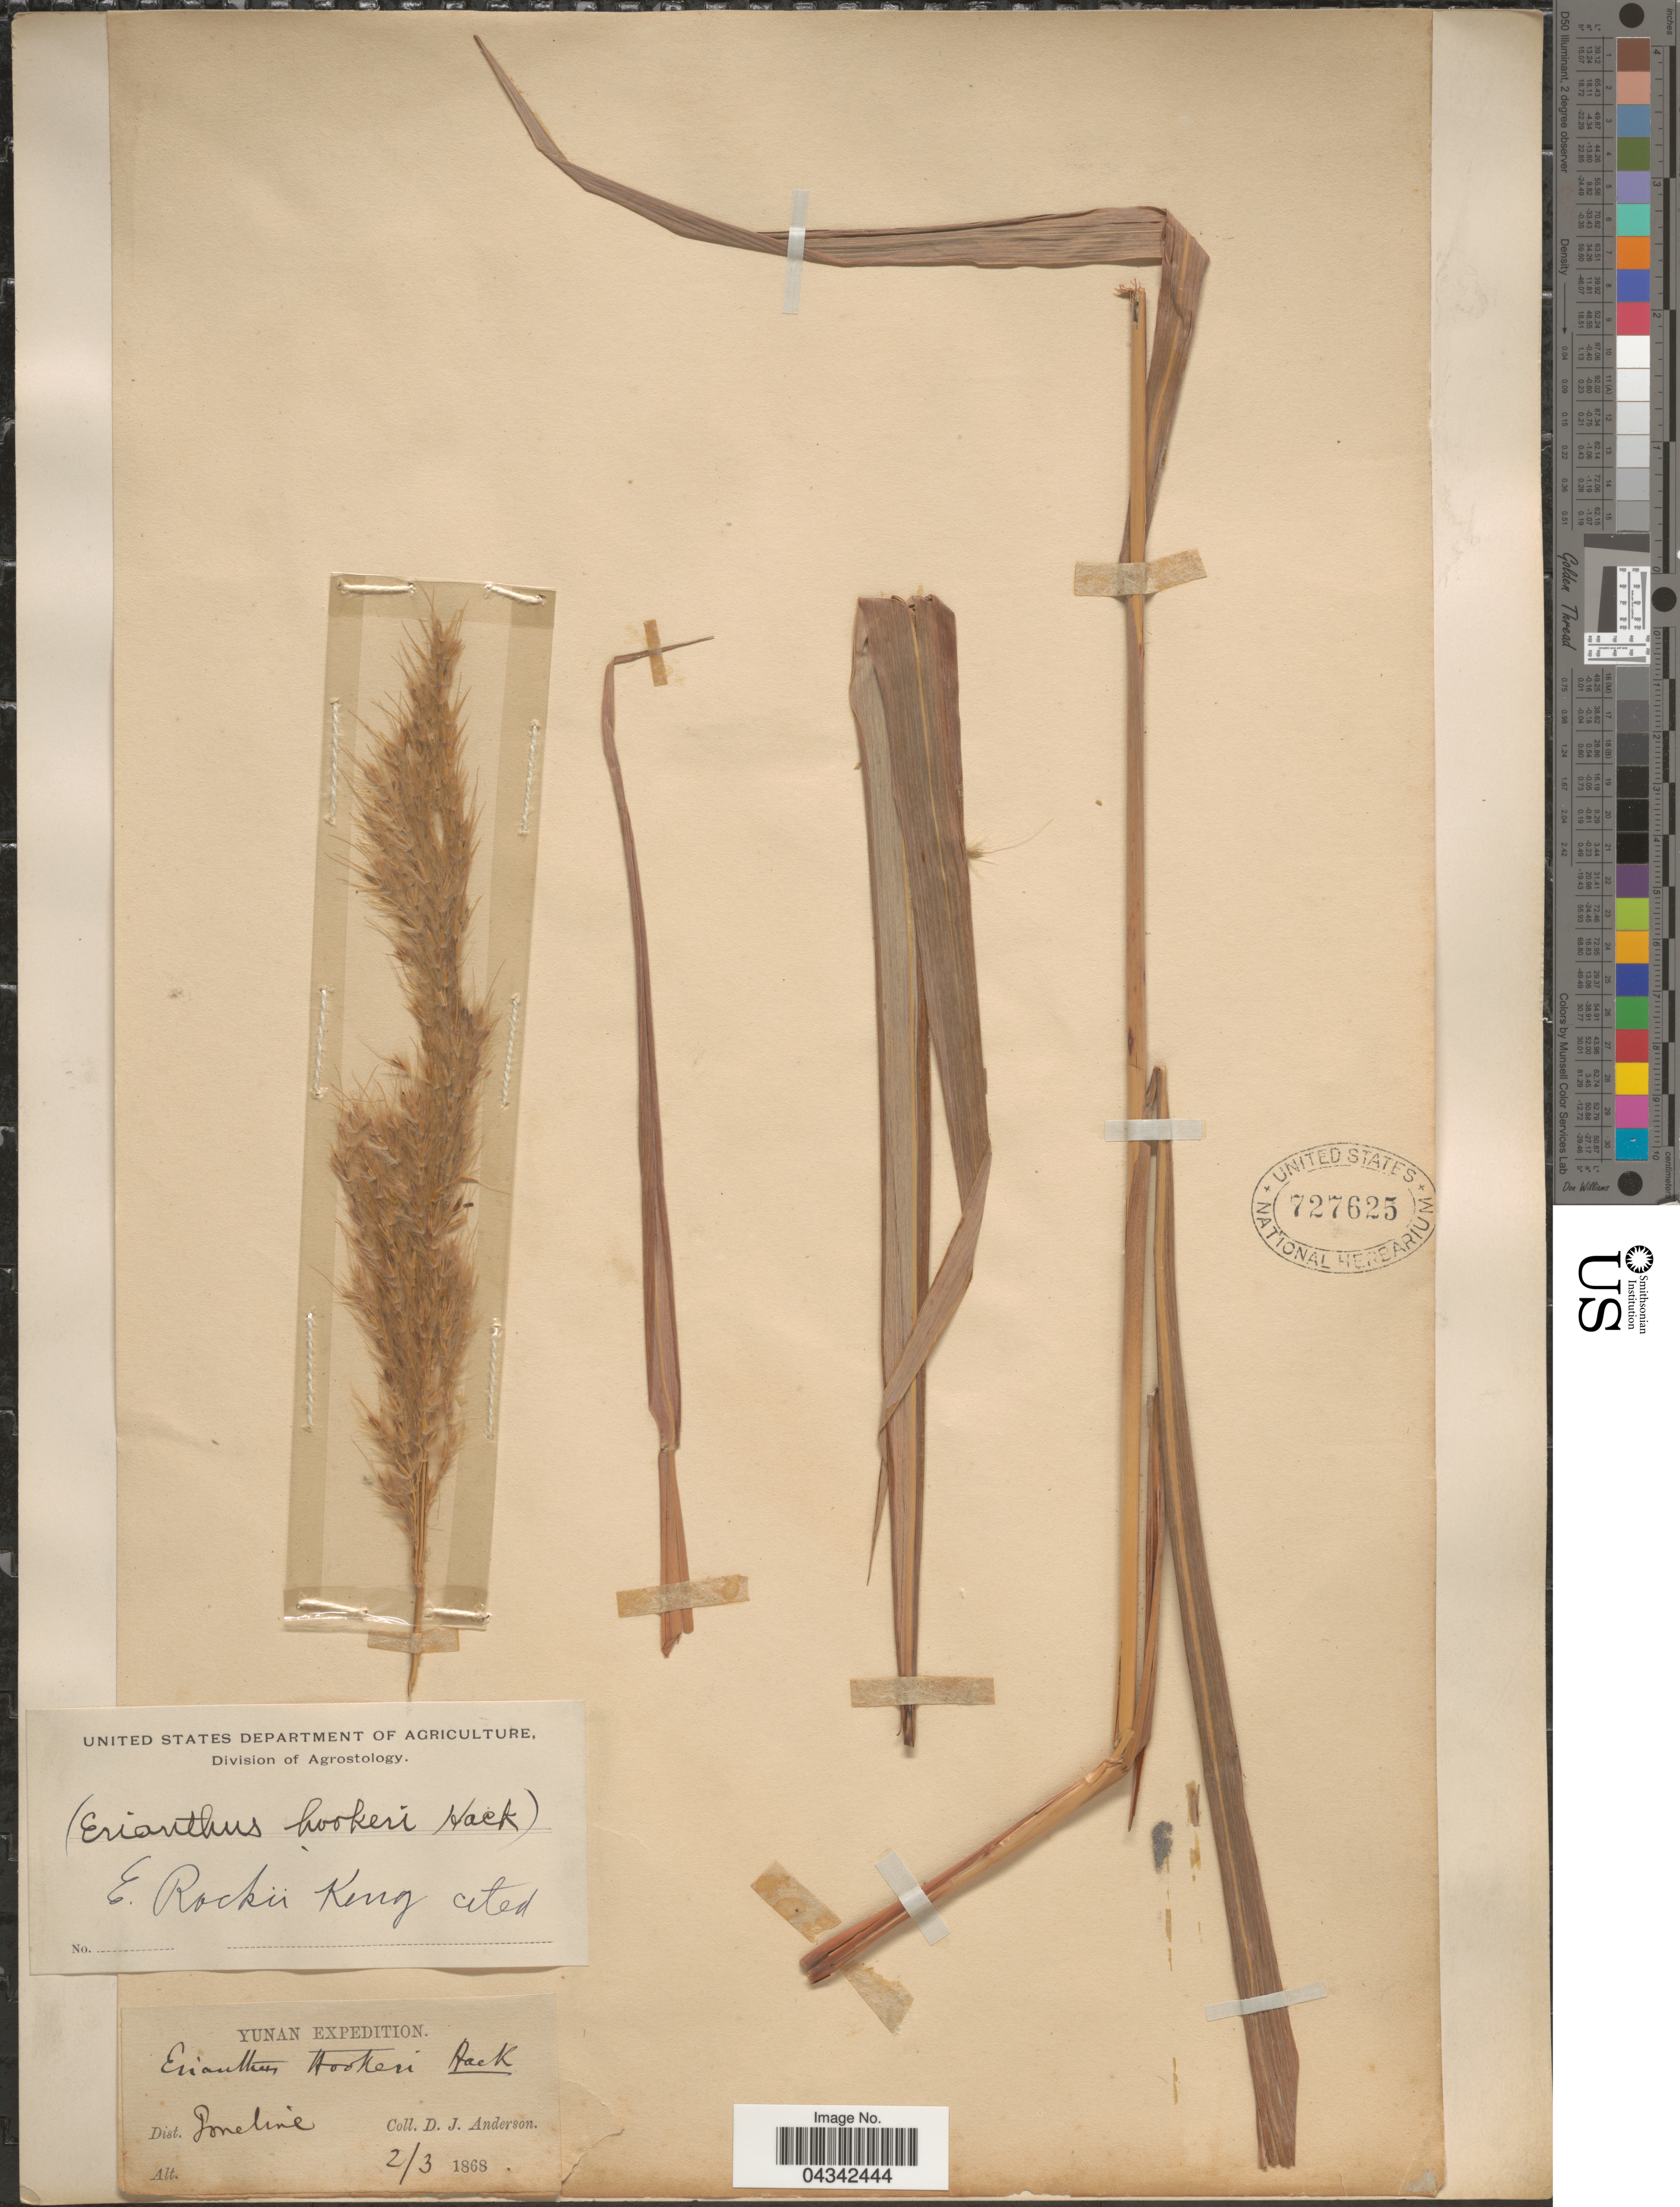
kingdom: Plantae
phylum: Tracheophyta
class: Liliopsida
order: Poales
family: Poaceae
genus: Tripidium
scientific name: Tripidium ravennae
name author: (L.) H. Scholz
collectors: D. J. Anderson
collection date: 1868-03-02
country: China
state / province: Yunnan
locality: Yunan Expedition. Poneline.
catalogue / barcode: US 727625